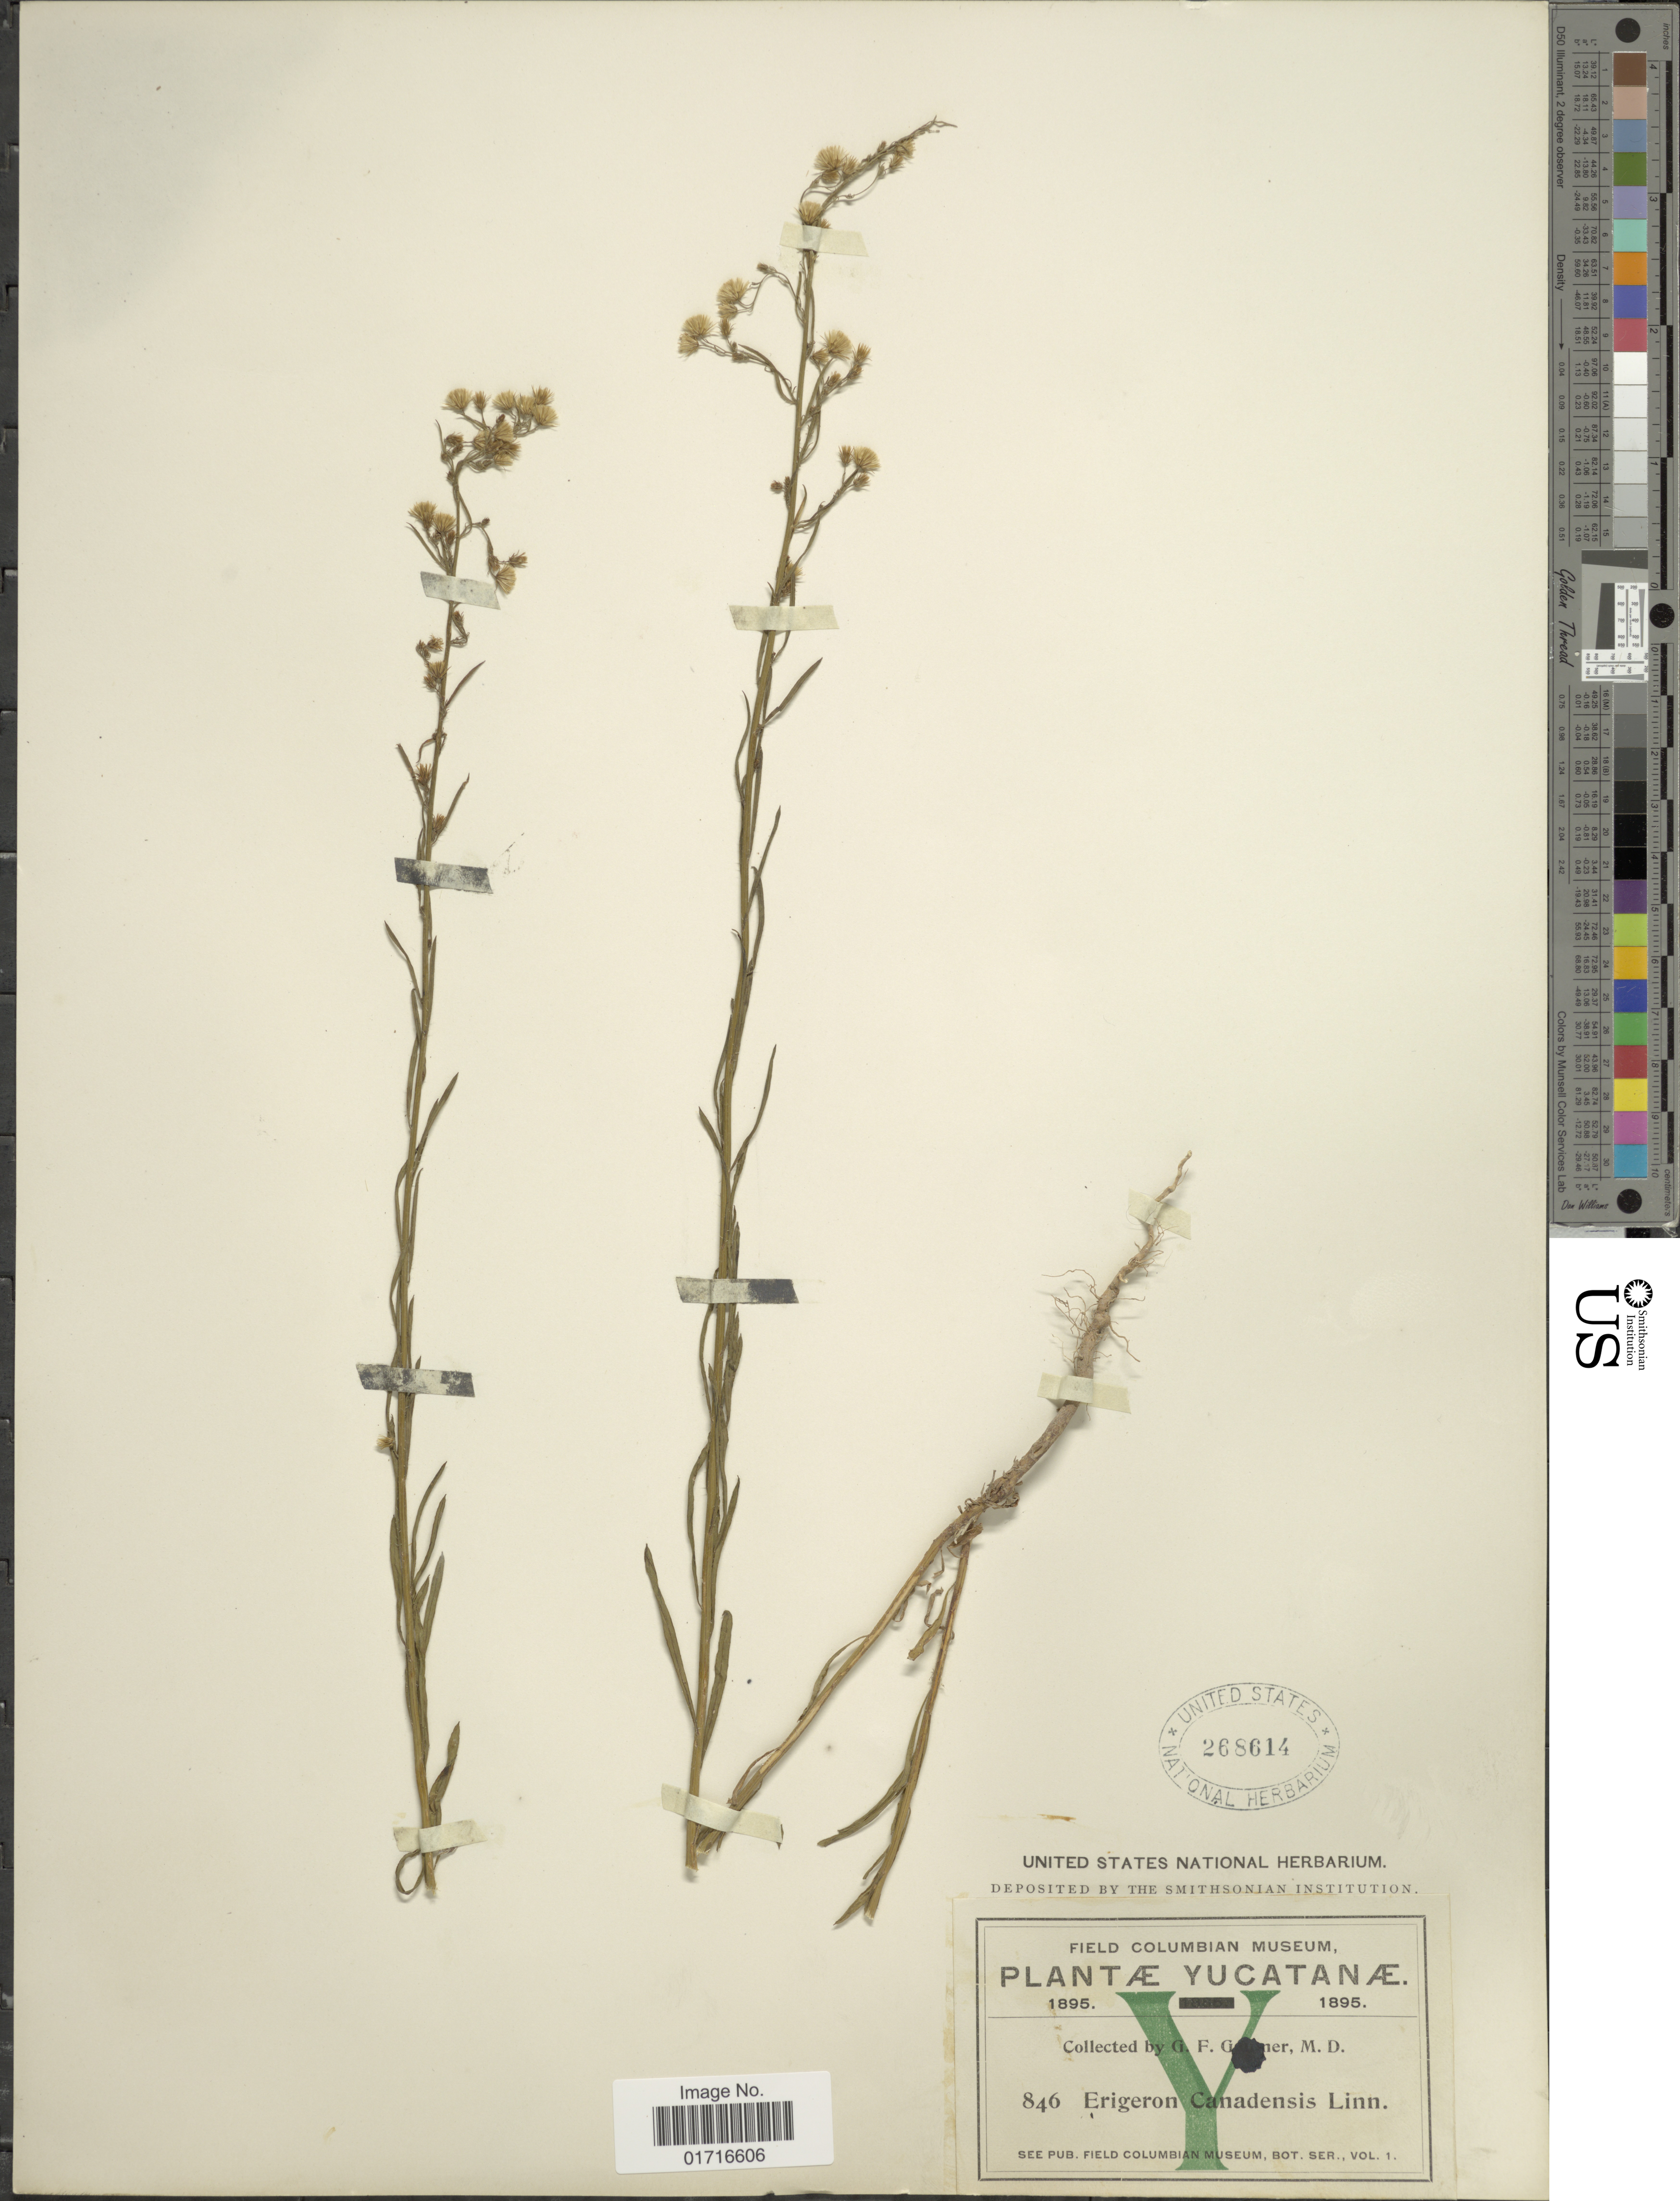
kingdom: Plantae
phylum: Tracheophyta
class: Magnoliopsida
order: Asterales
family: Asteraceae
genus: Conyza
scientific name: Conyza pusilla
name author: Houtt.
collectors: G. F. Gaumer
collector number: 846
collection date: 1895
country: Mexico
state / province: Yucatán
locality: Yucatan.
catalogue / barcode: US 268614